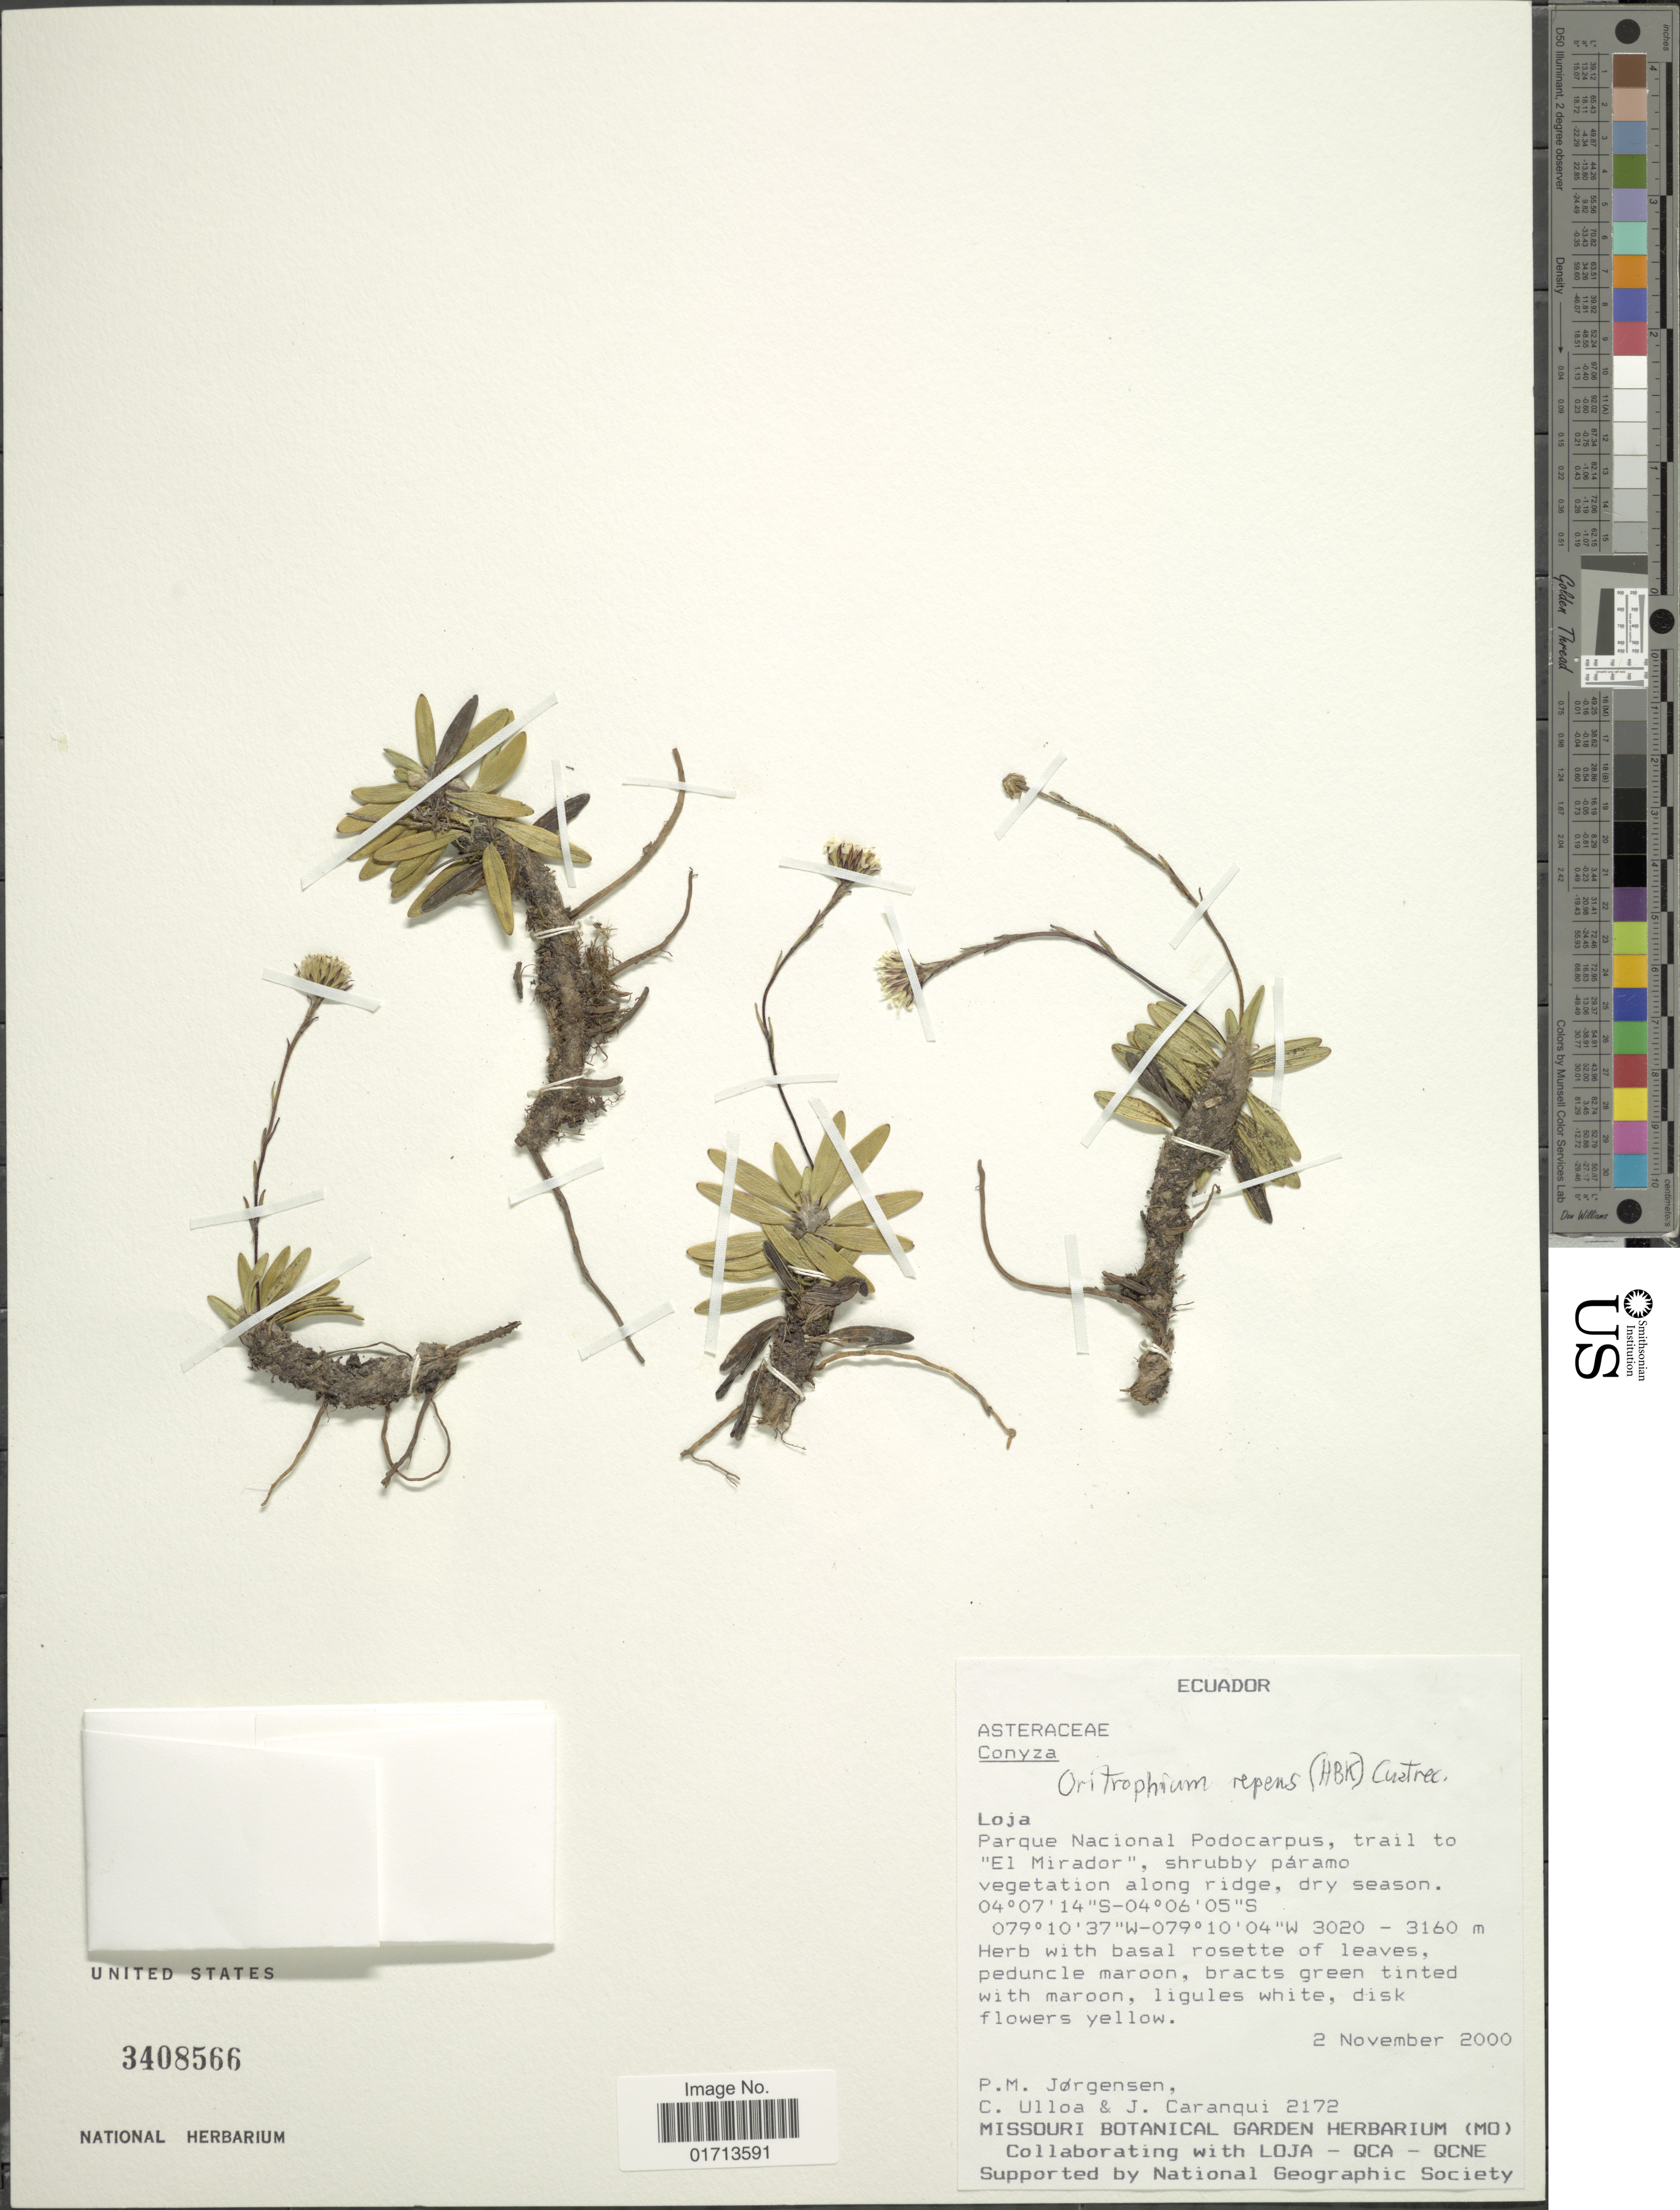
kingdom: Plantae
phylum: Tracheophyta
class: Magnoliopsida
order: Asterales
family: Asteraceae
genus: Oritrophium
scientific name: Oritrophium repens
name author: (Kunth) Cuatrec.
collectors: P. M. Jørgensen, C. Ulloa & J. Caranqui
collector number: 2172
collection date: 2000-11-02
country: Ecuador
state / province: Loja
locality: Parque Nacional Podocarpusm trail to "El Mirador"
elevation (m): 3020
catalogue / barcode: US 3408566